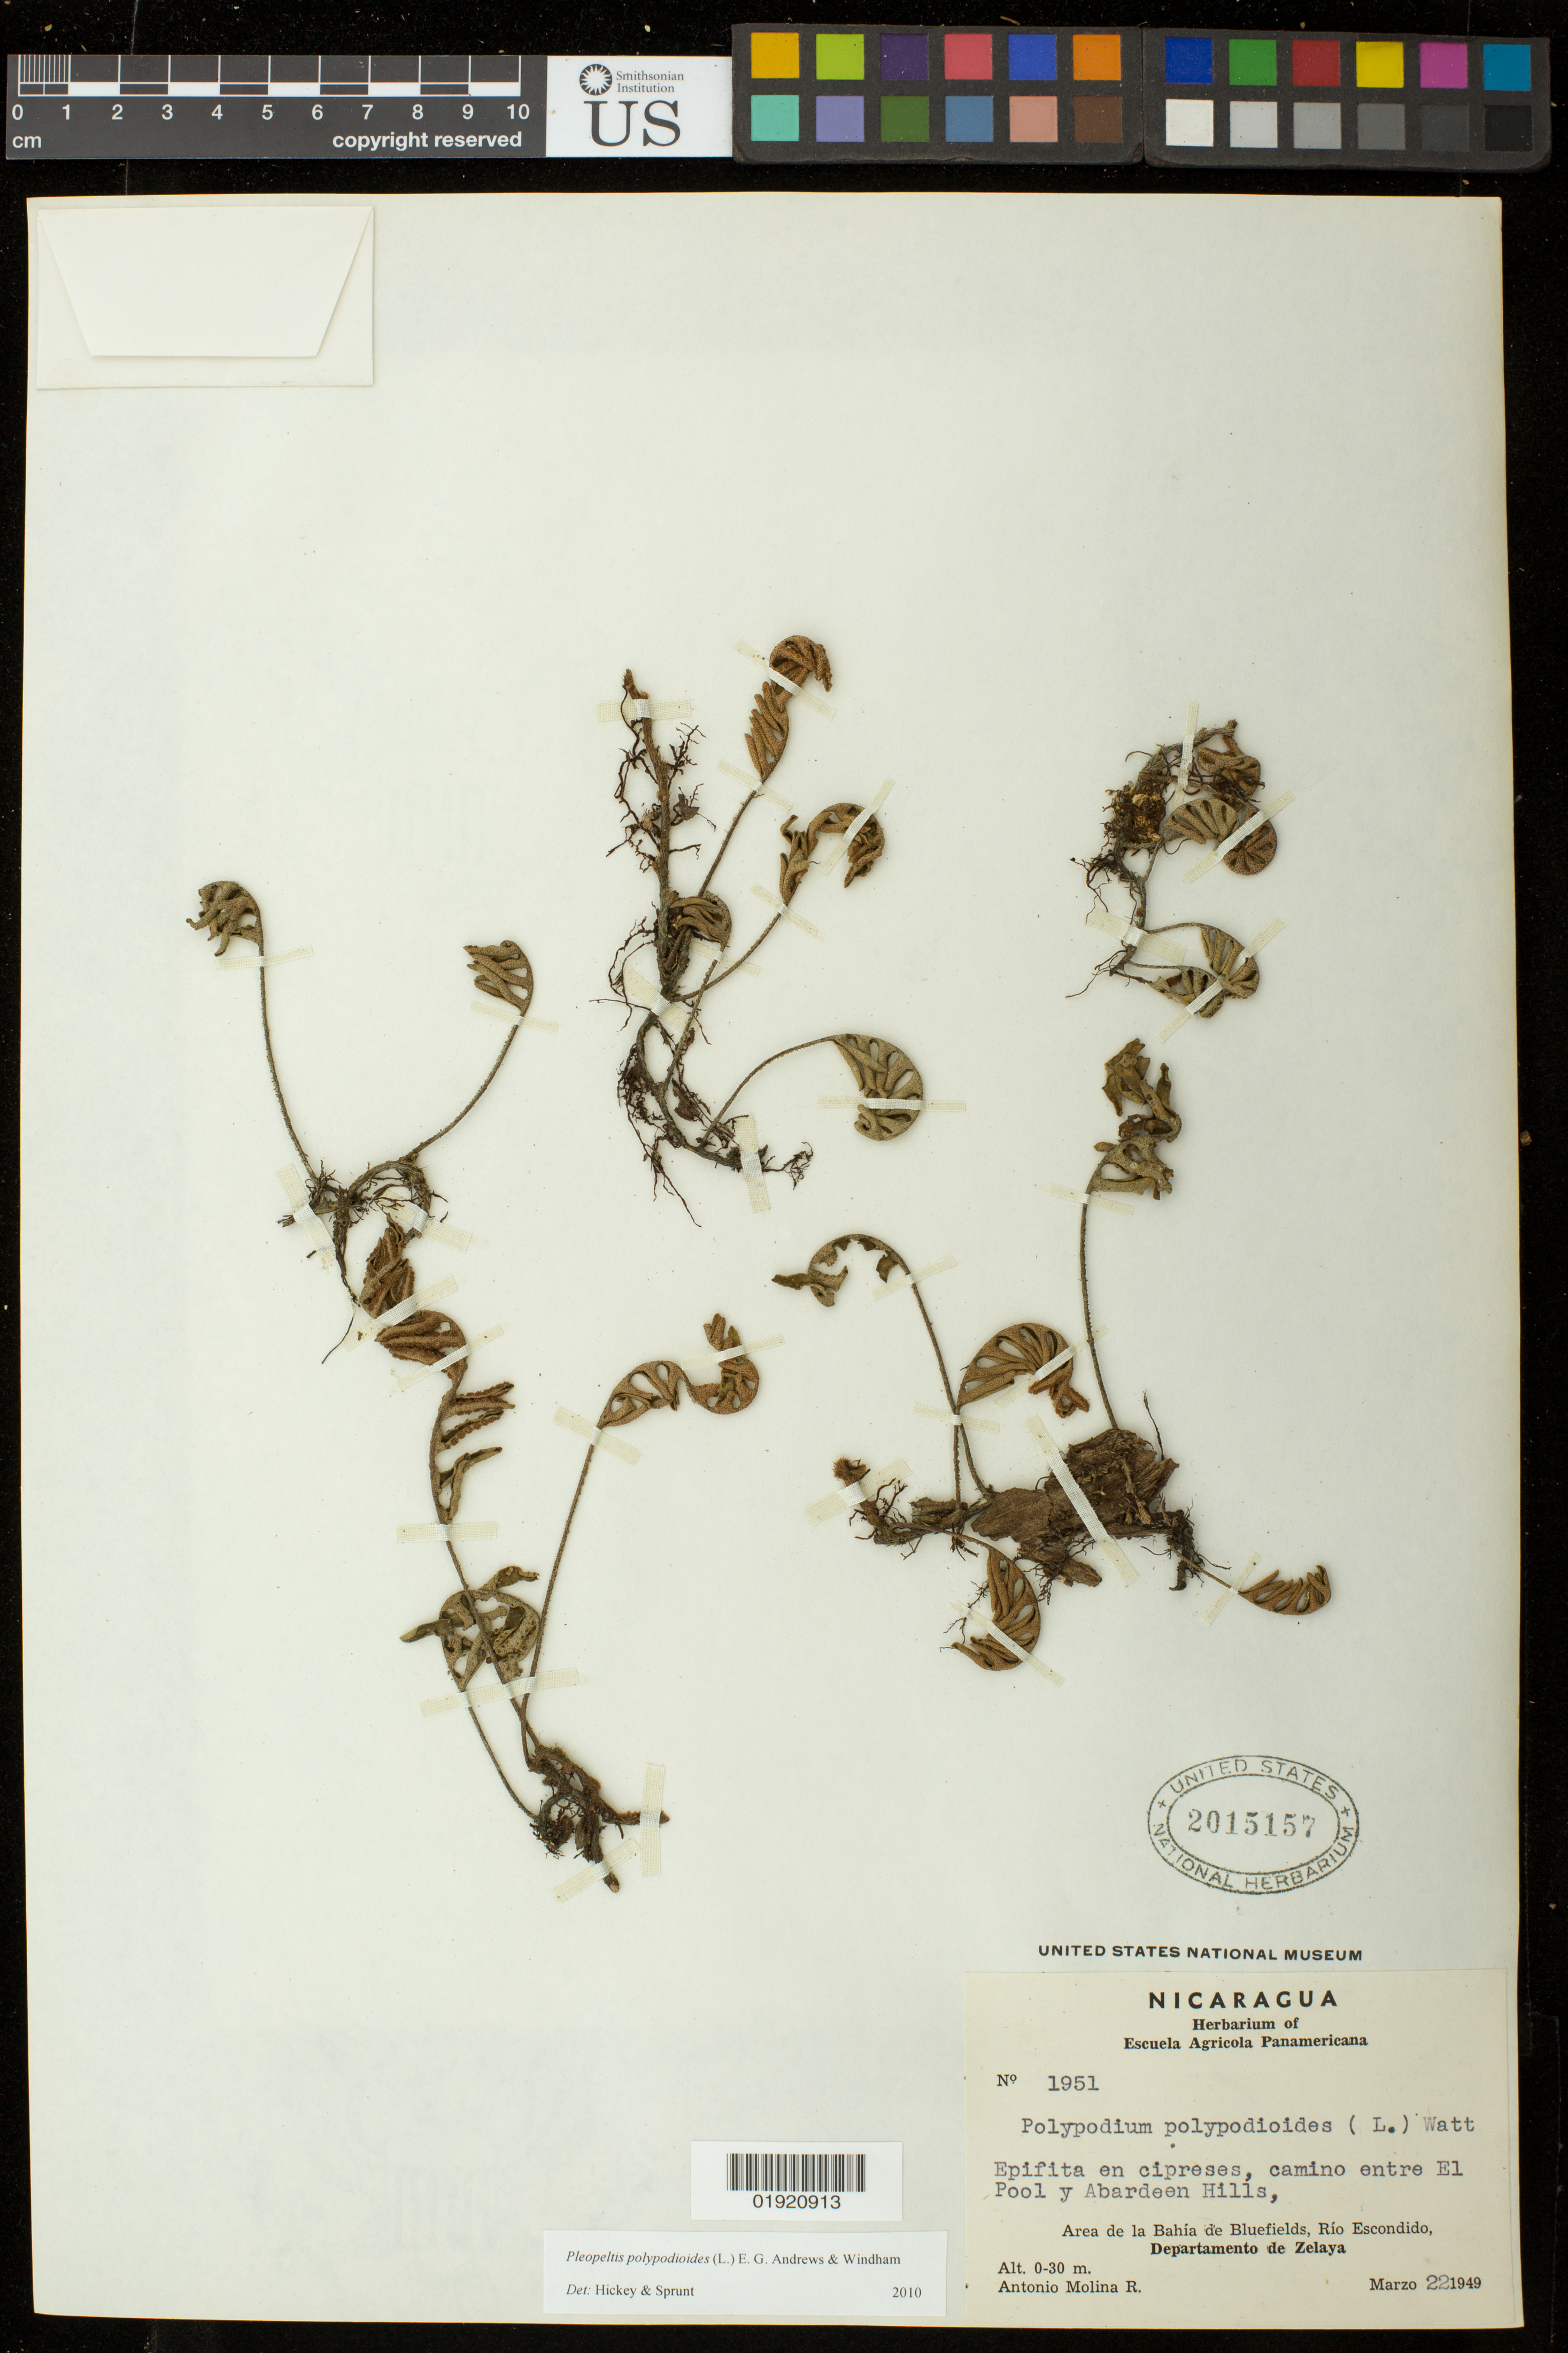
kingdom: Plantae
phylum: Tracheophyta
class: Polypodiopsida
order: Polypodiales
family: Polypodiaceae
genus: Pleopeltis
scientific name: Pleopeltis polypodioides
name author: (L.) E.G. Andrews & Windham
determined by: Sprunt, S. V.; Hickey, R. J.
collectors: A. Molina R.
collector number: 1951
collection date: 1949-03-22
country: Nicaragua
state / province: Atlántico Sur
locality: Area de la Bahia de Bluefields, Rio Escondido, Departamaento de Zelaya. Camino entre El Pool y Abardeen Hills.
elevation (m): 0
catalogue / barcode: US 2015157